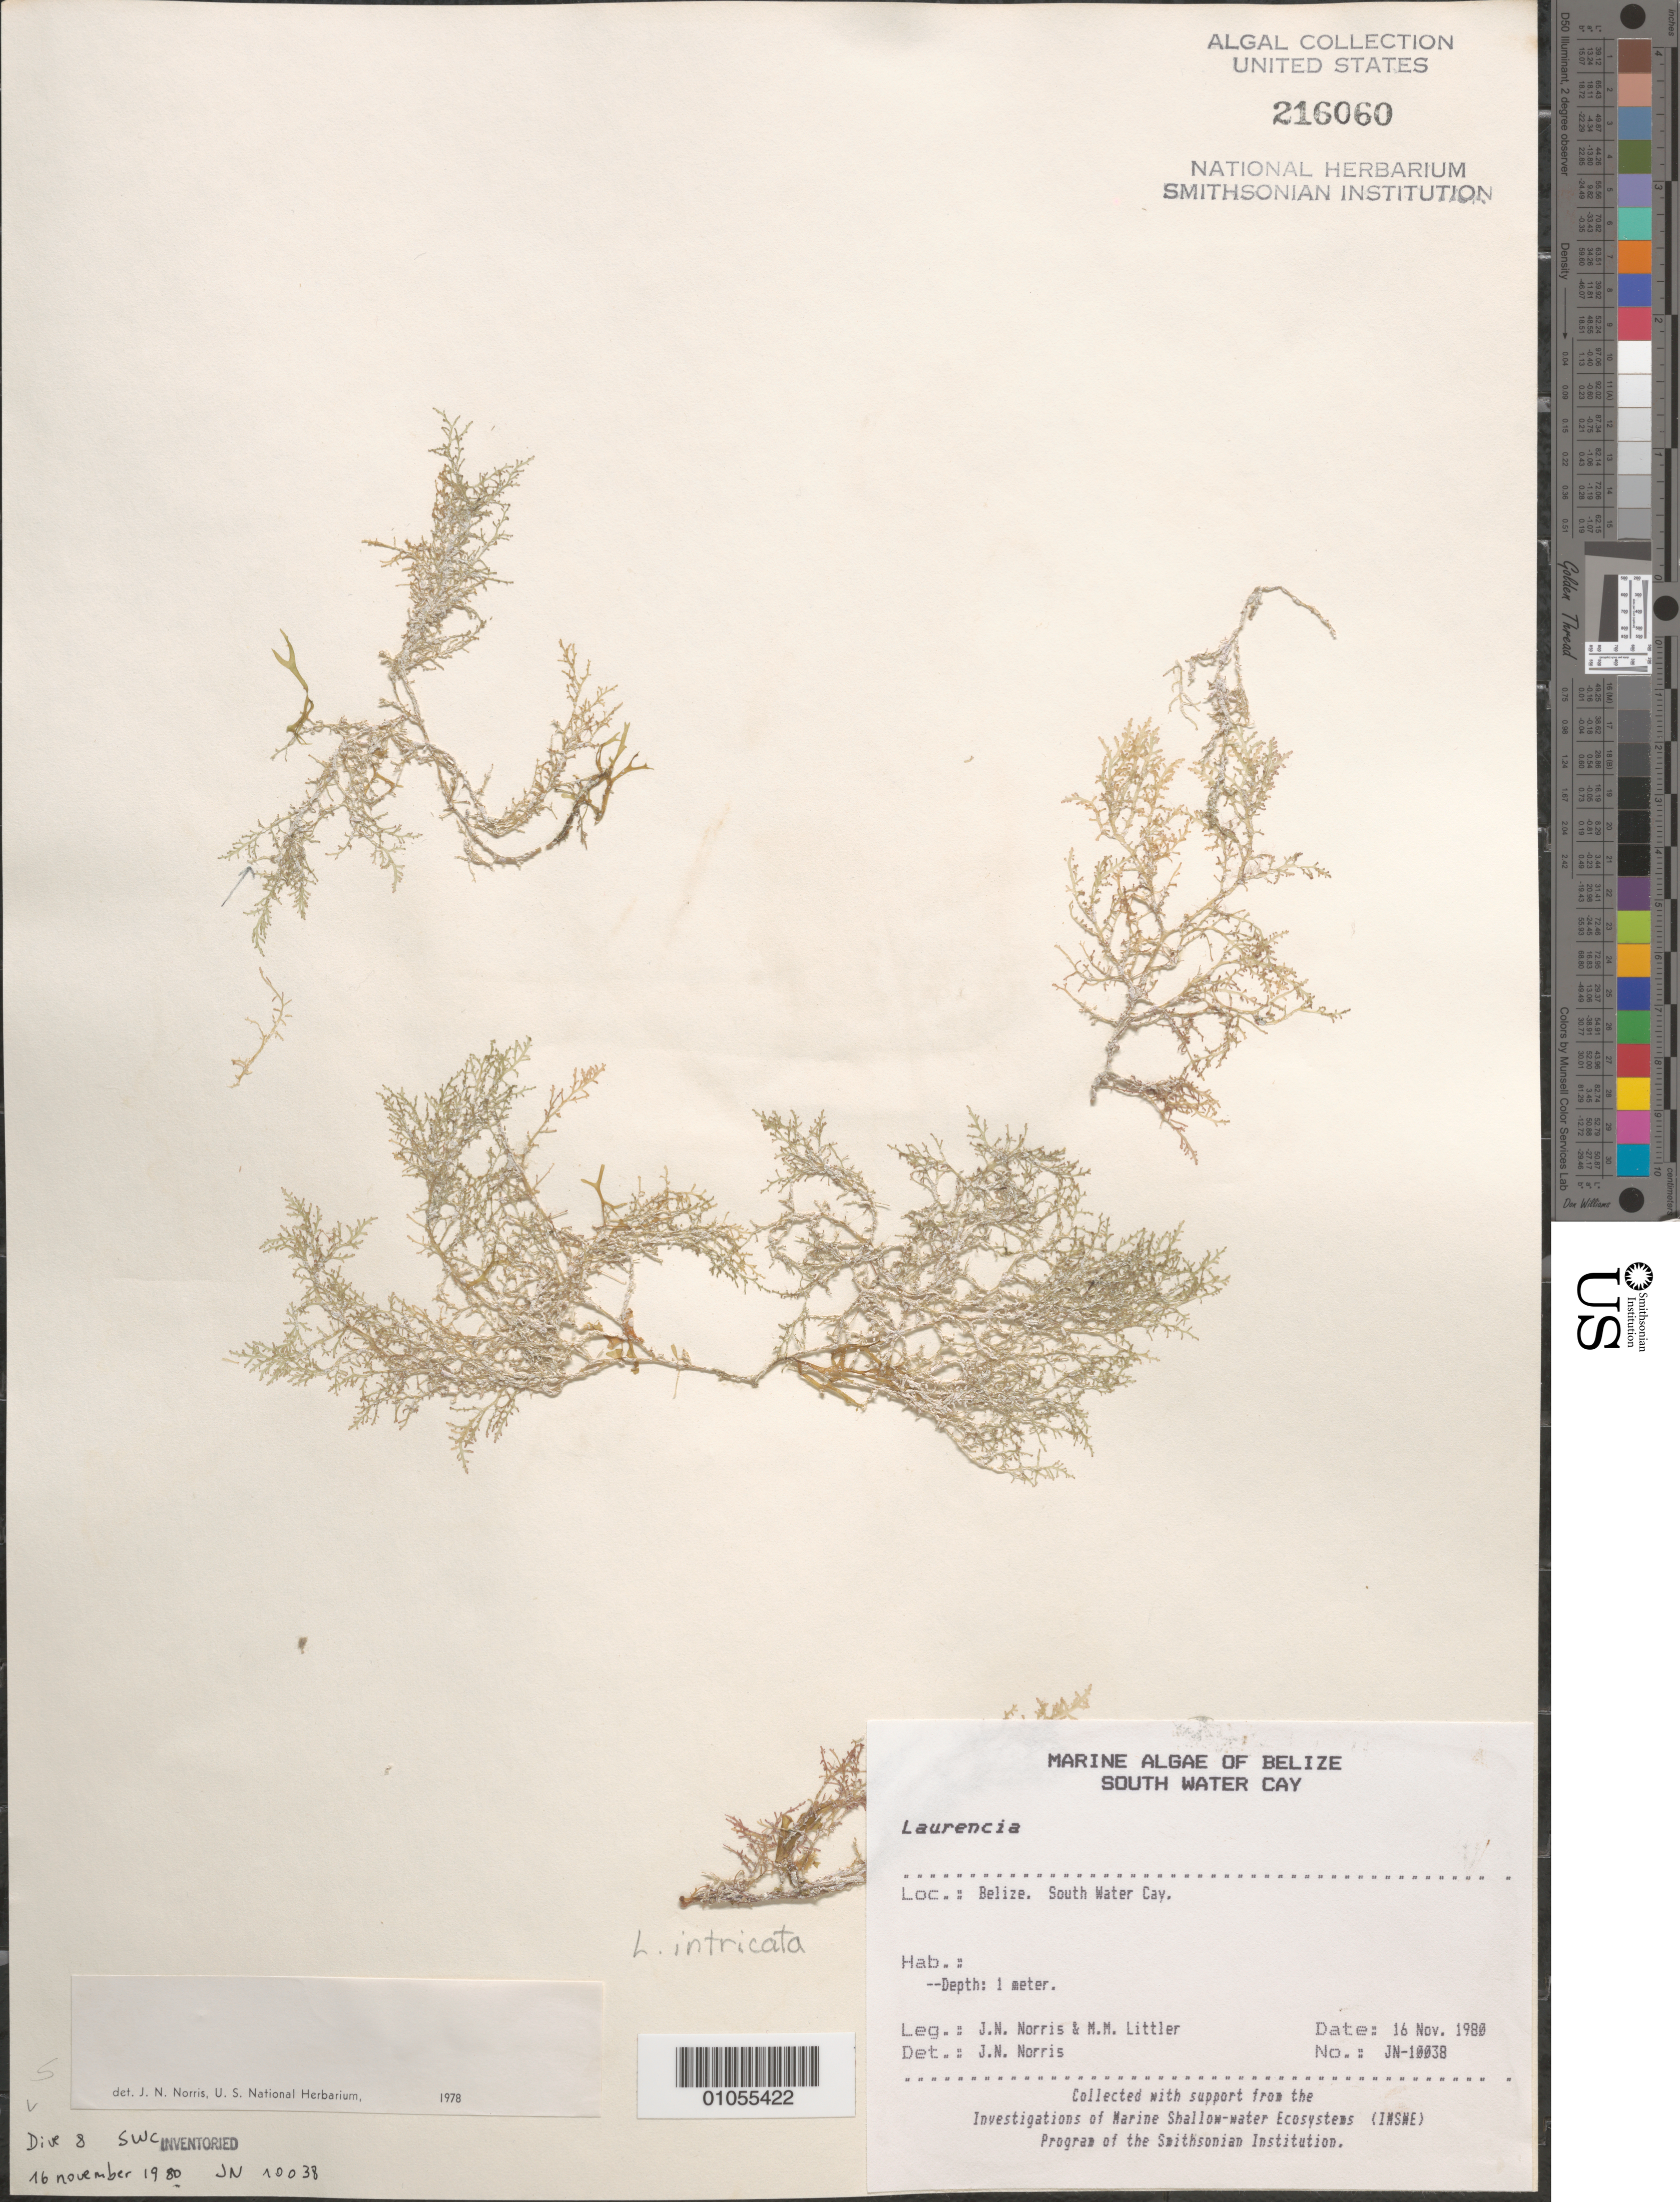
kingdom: Plantae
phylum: Rhodophyta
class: Florideophyceae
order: Ceramiales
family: Rhodomelaceae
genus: Laurencia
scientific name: Laurencia intricata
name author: J.V.Lamouroux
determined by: Norris, James N.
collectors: J. N. Norris & M. M. Littler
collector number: JN-10038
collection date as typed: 16 Nov 1980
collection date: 1980-11-16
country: Belize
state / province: Stann Creek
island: South Water Cay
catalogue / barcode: US 216060